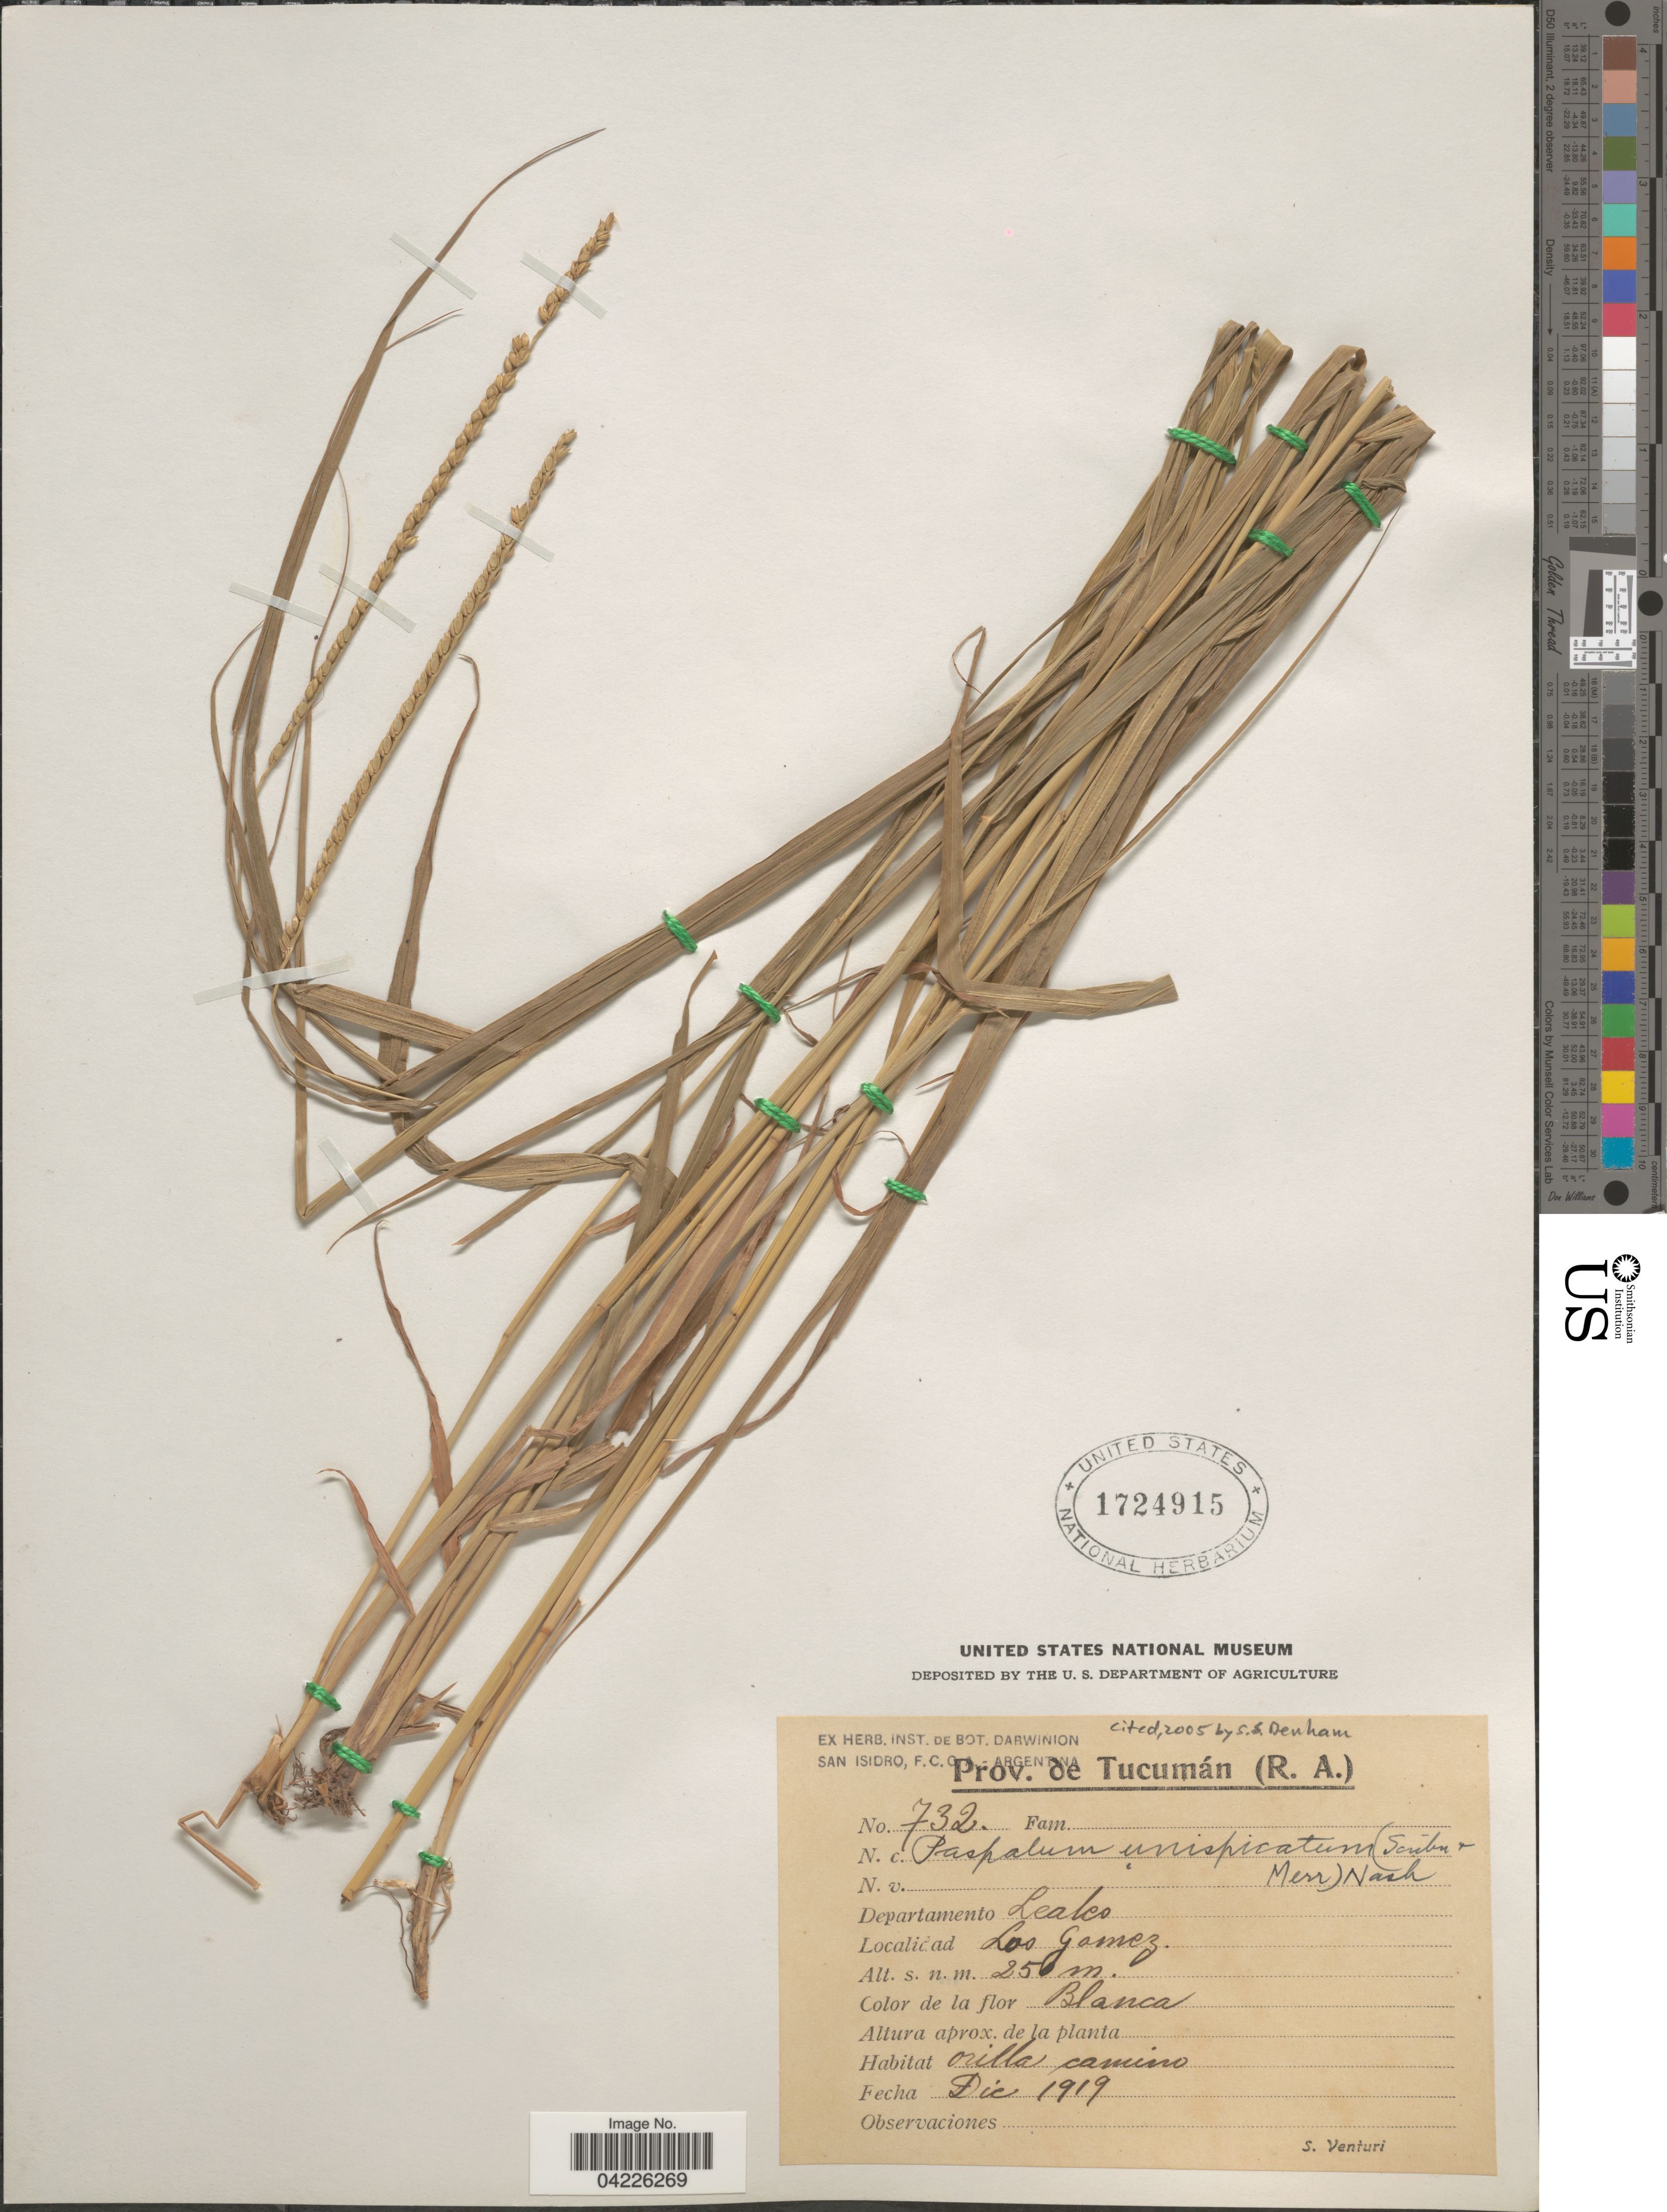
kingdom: Plantae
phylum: Tracheophyta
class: Liliopsida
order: Poales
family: Poaceae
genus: Paspalum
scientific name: Paspalum unispicatum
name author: (Scribn. & Merr.) Nash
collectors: S. Venturi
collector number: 732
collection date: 1919-12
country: Argentina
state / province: Tucuman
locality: Departamento Leales. Los Gomez.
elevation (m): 250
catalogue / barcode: US 1724915